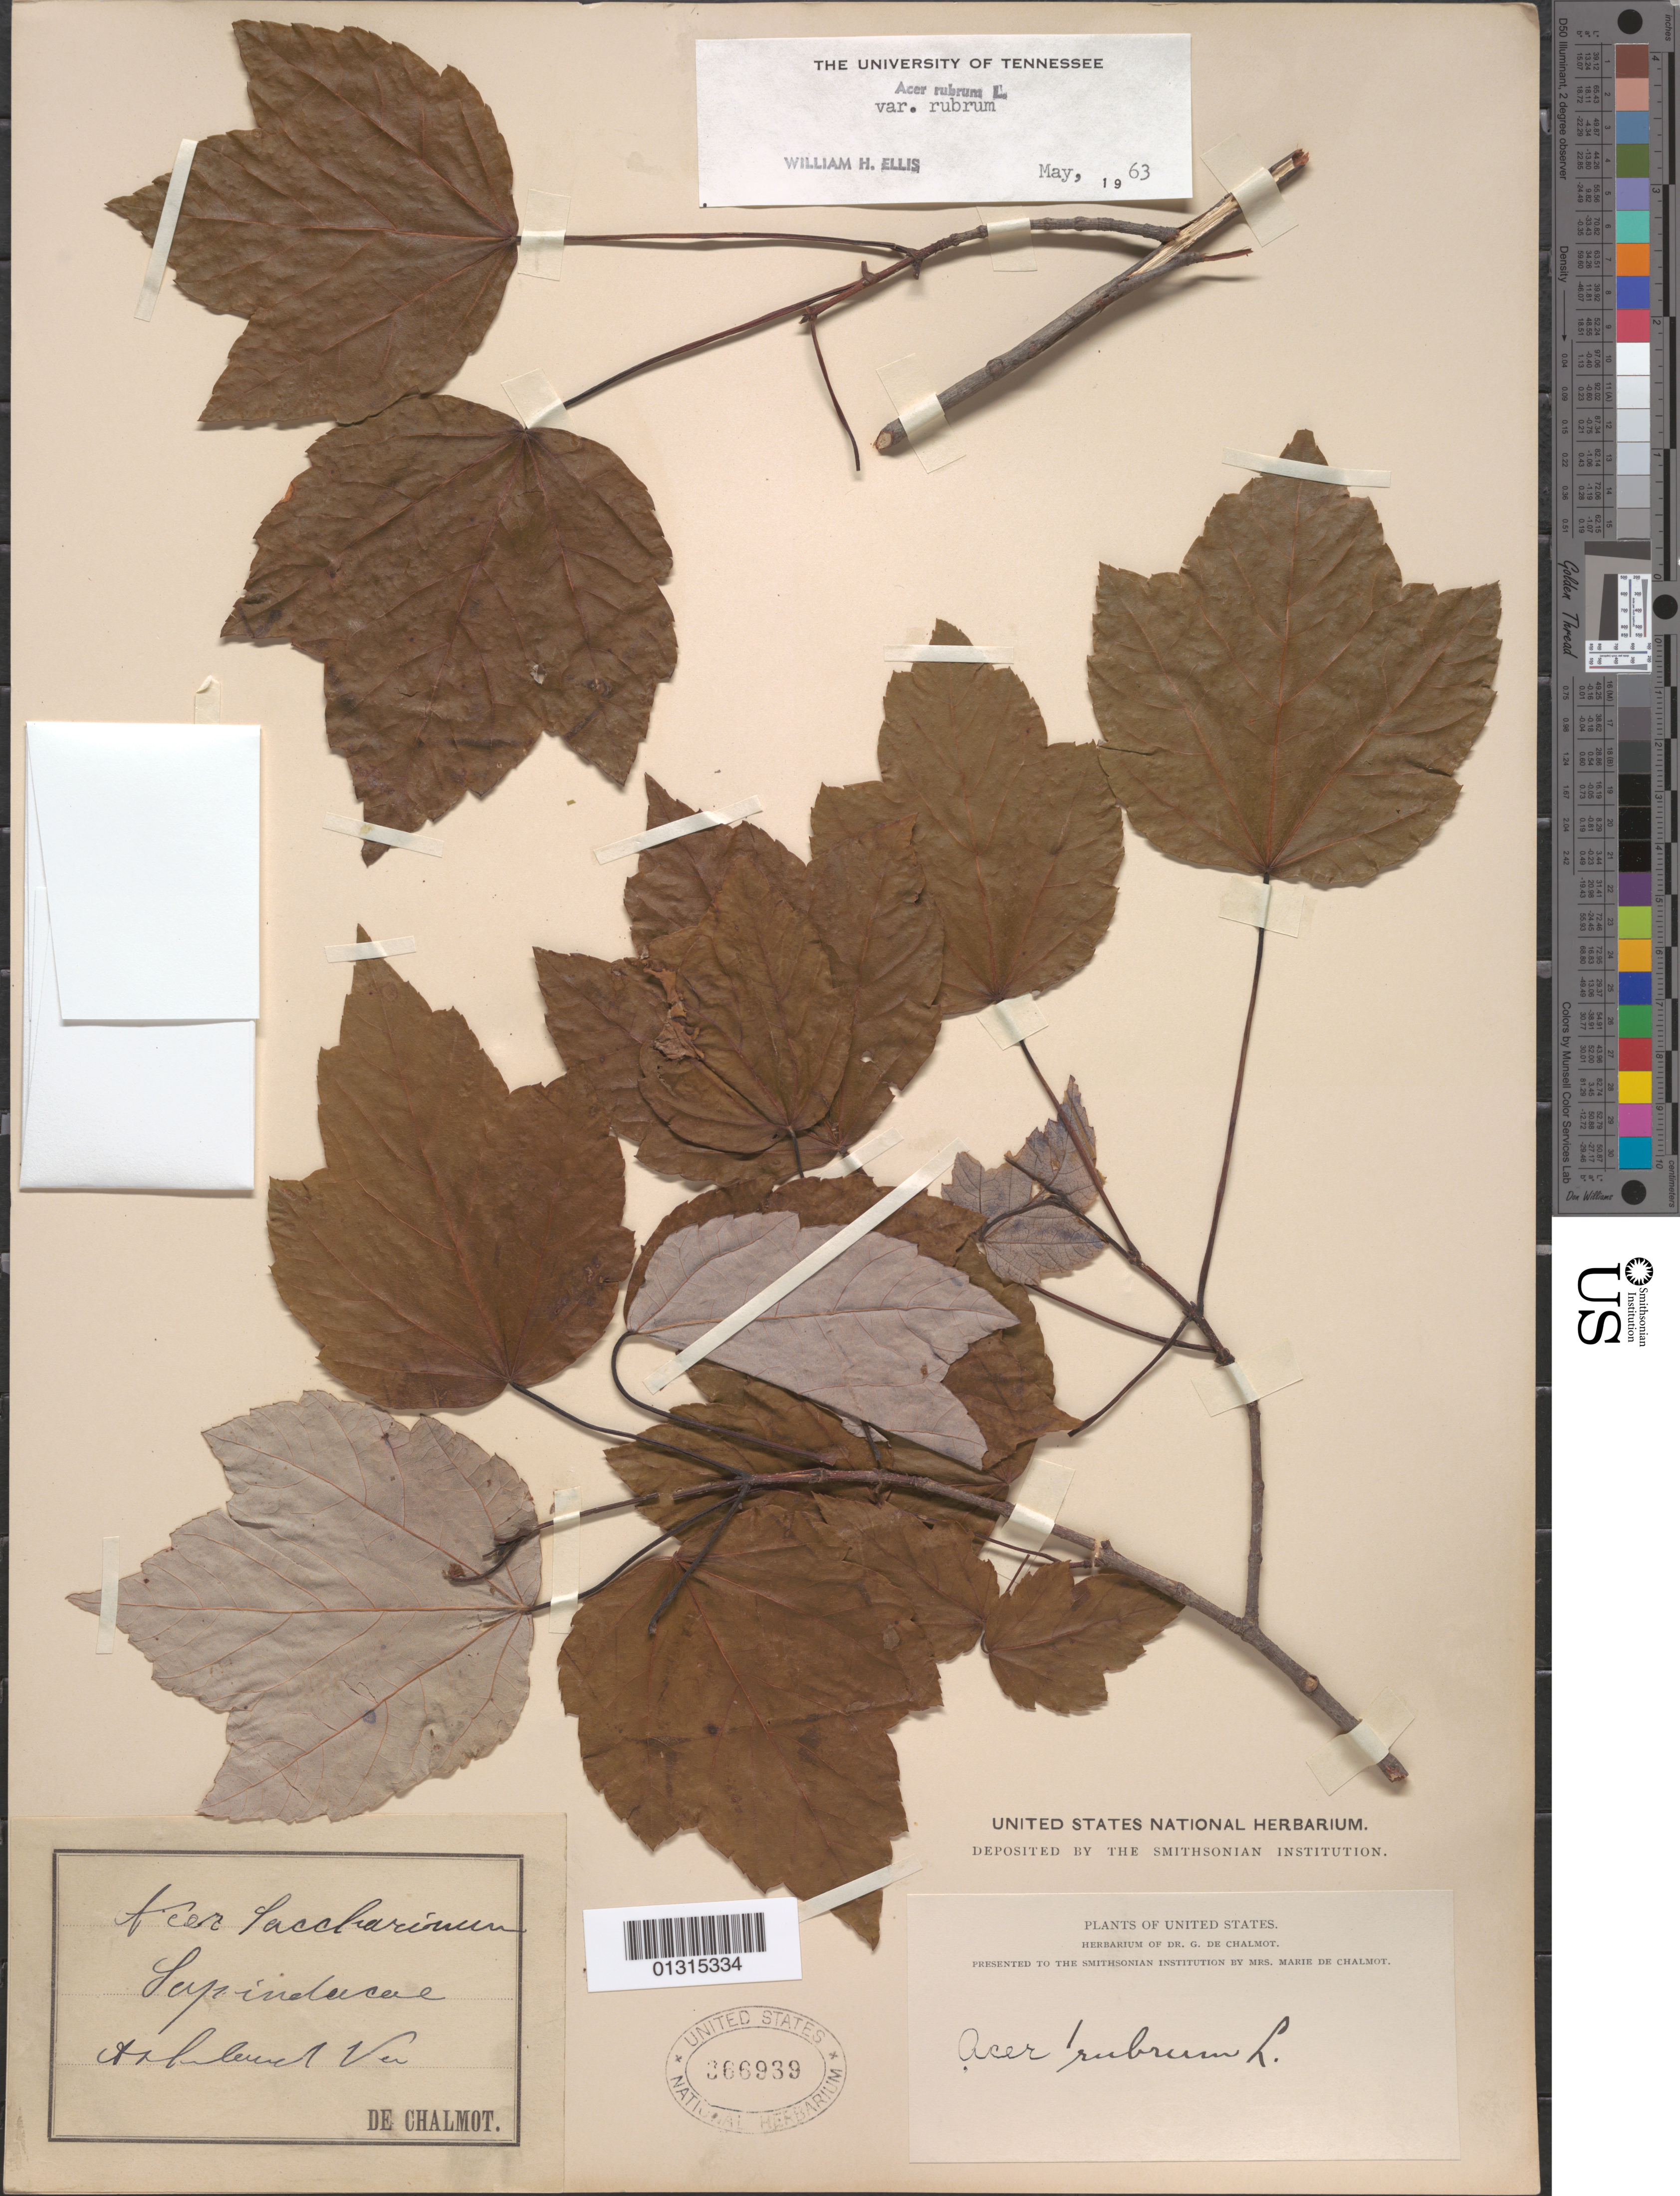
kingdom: Plantae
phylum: Tracheophyta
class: Magnoliopsida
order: Sapindales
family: Sapindaceae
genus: Acer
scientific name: Acer rubrum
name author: L.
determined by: Ellis, W. H.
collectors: G. de Chalmot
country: United States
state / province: Virginia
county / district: Hanover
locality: Ashland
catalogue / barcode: US 366939